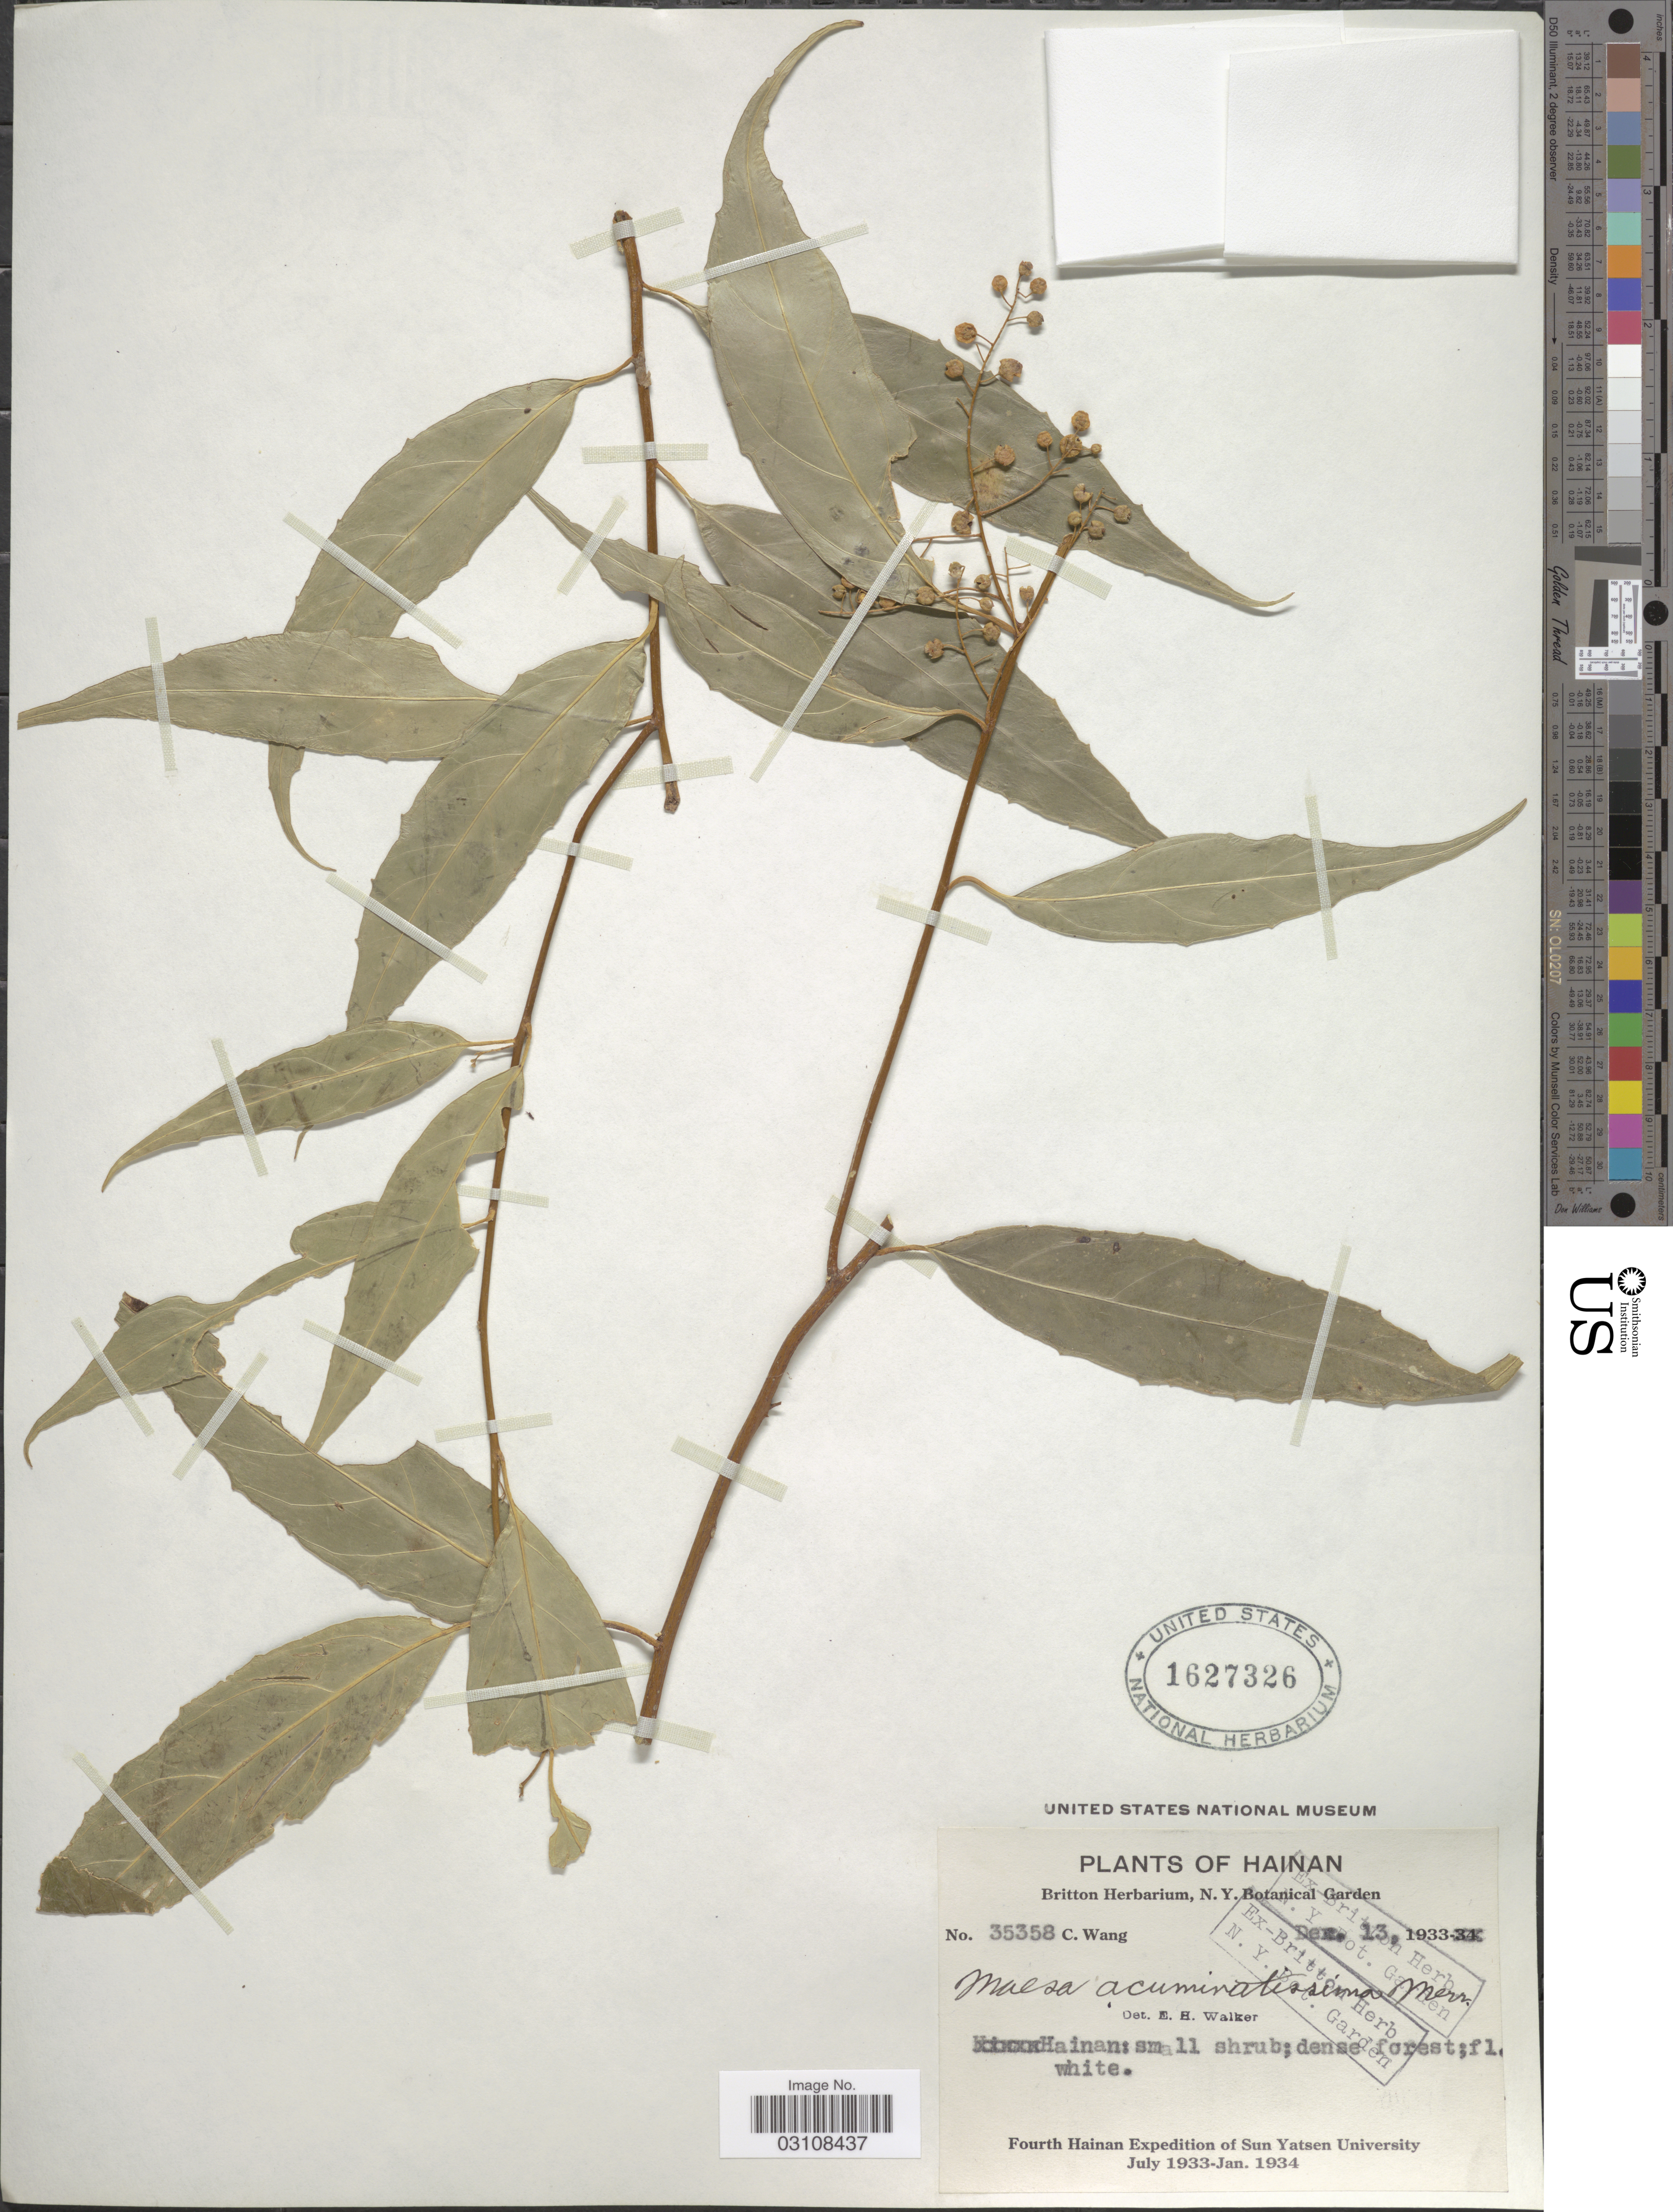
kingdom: Plantae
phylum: Tracheophyta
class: Magnoliopsida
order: Ericales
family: Primulaceae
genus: Maesa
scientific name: Maesa acuminatissima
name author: Merr.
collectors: C. Wang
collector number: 35358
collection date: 1933-12-13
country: China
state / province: Hainan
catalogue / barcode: US 1627326